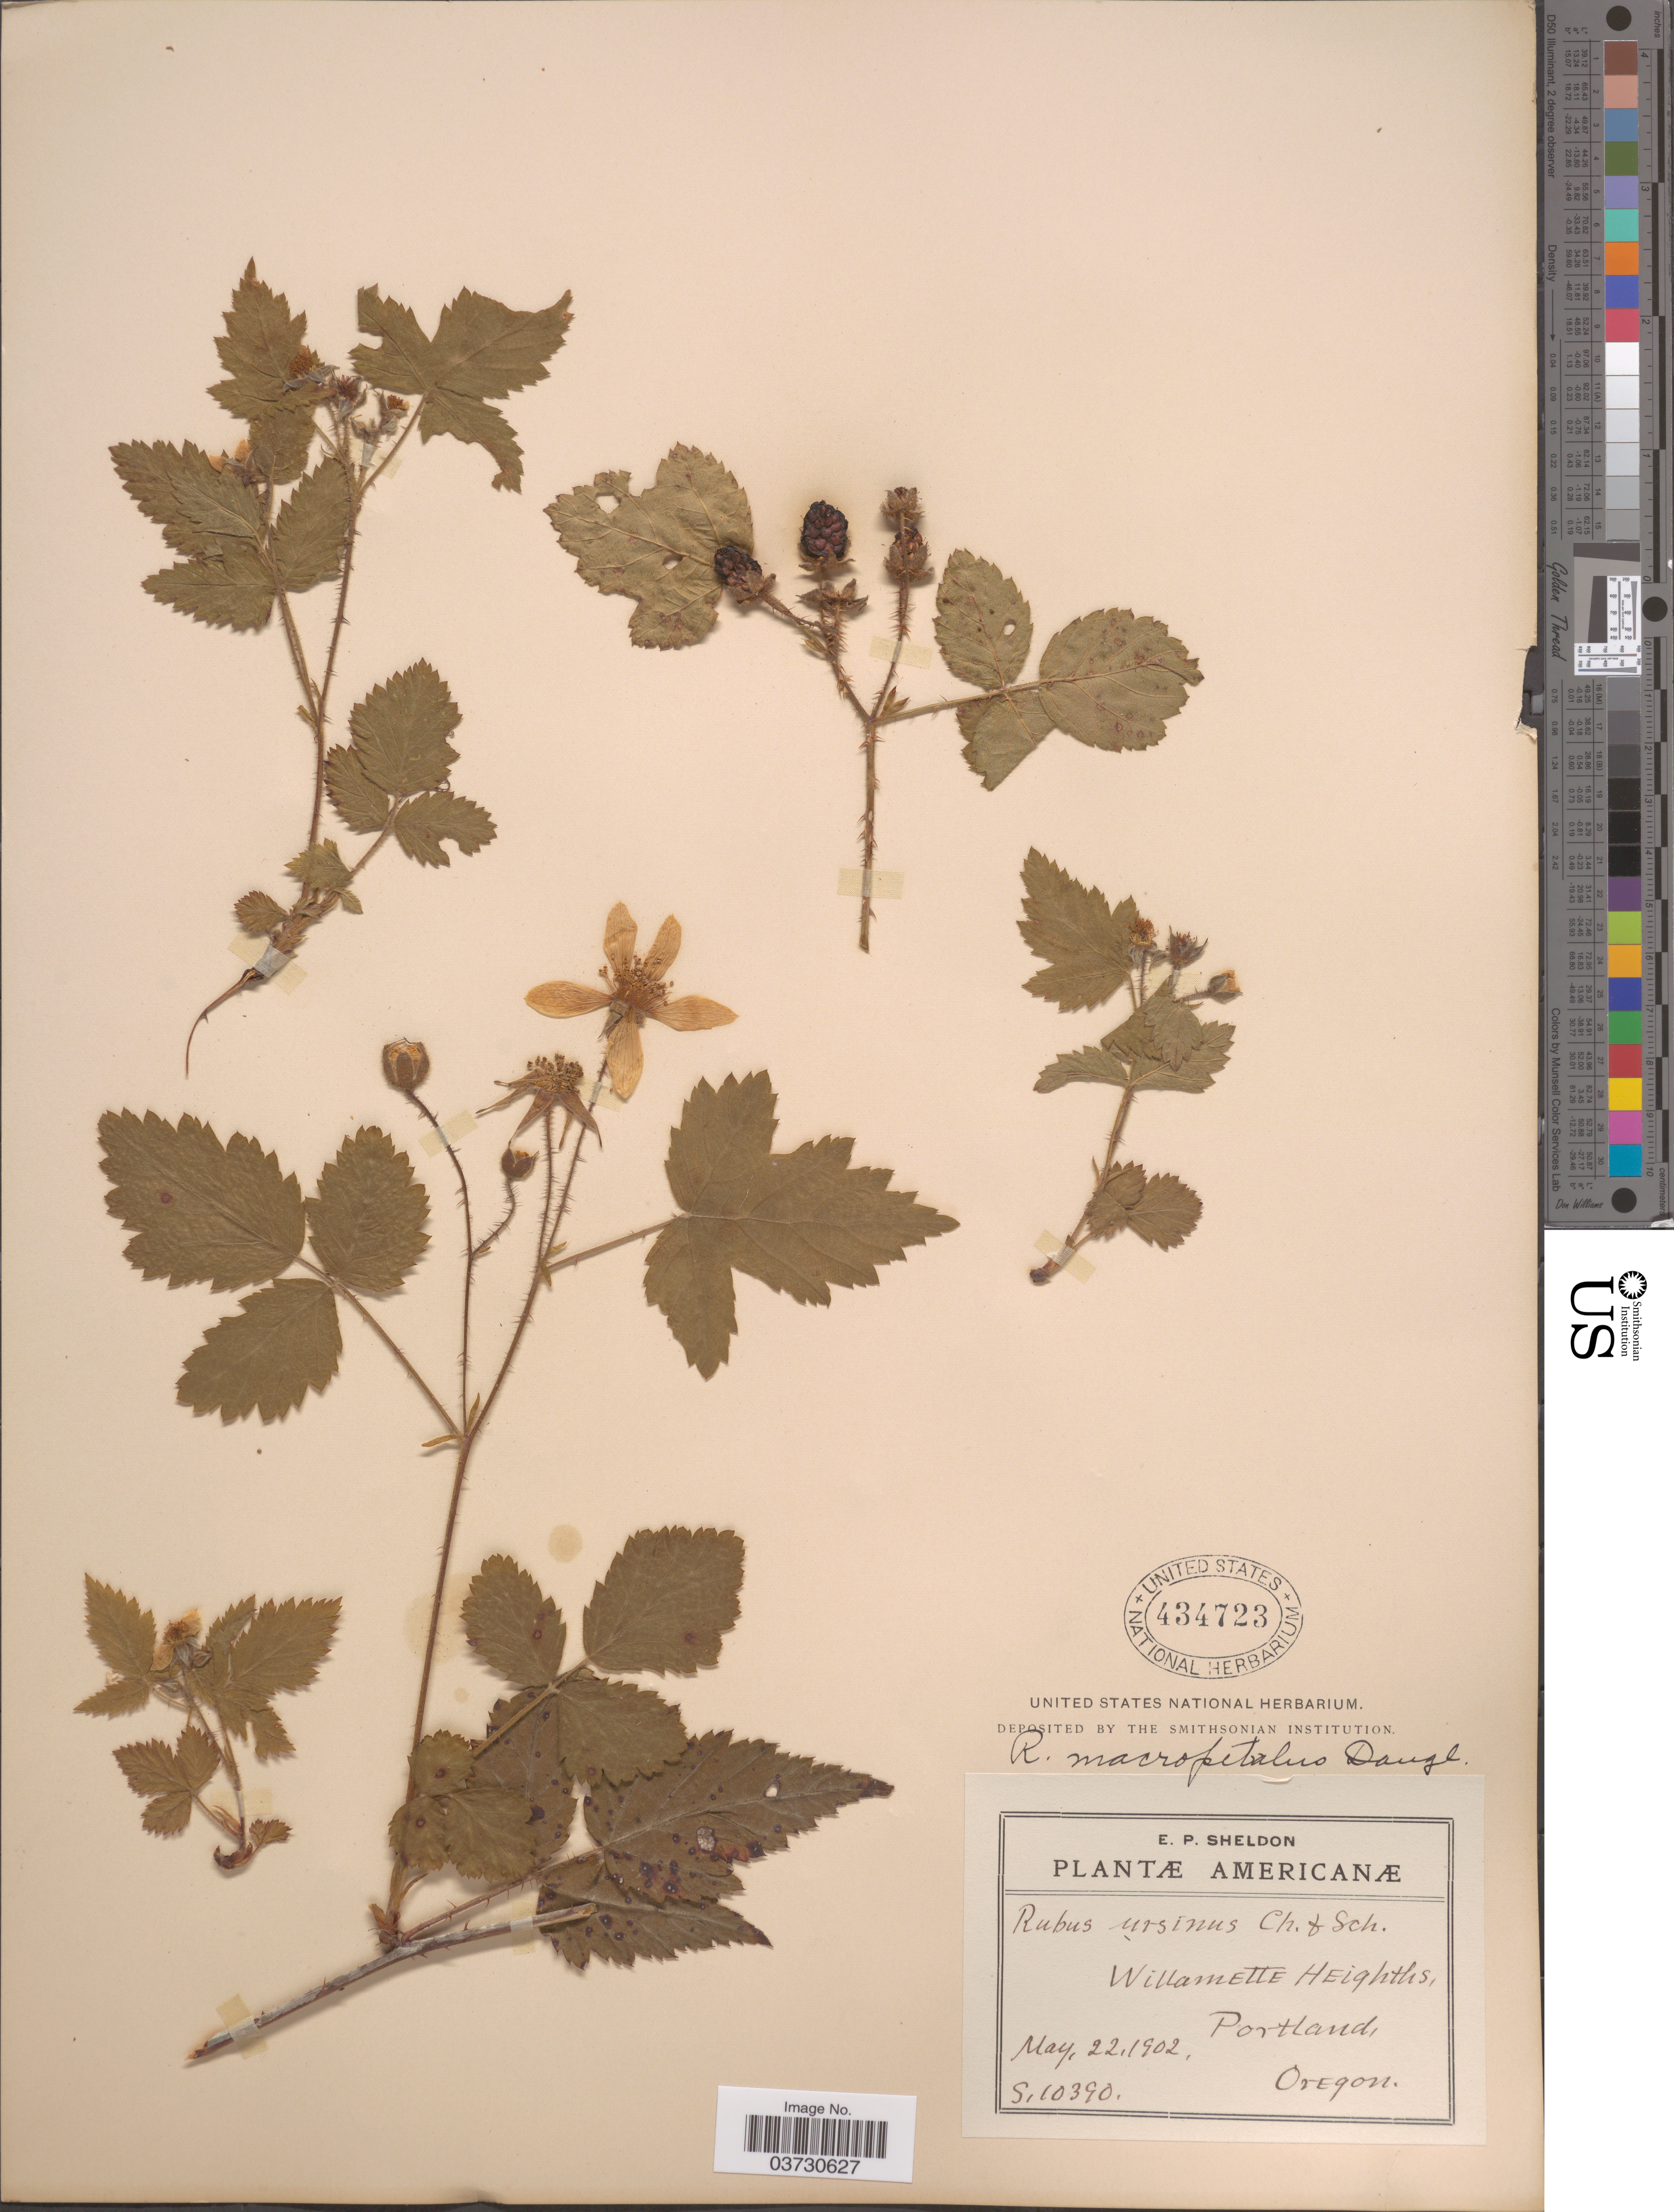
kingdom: Plantae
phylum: Tracheophyta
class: Magnoliopsida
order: Rosales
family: Rosaceae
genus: Rubus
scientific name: Rubus macropetalus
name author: Douglas ex Hook.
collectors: E. P. Sheldon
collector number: S10390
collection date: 1902-05-22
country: United States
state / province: Oregon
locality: Willamette Heighths. Portland.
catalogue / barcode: US 434723